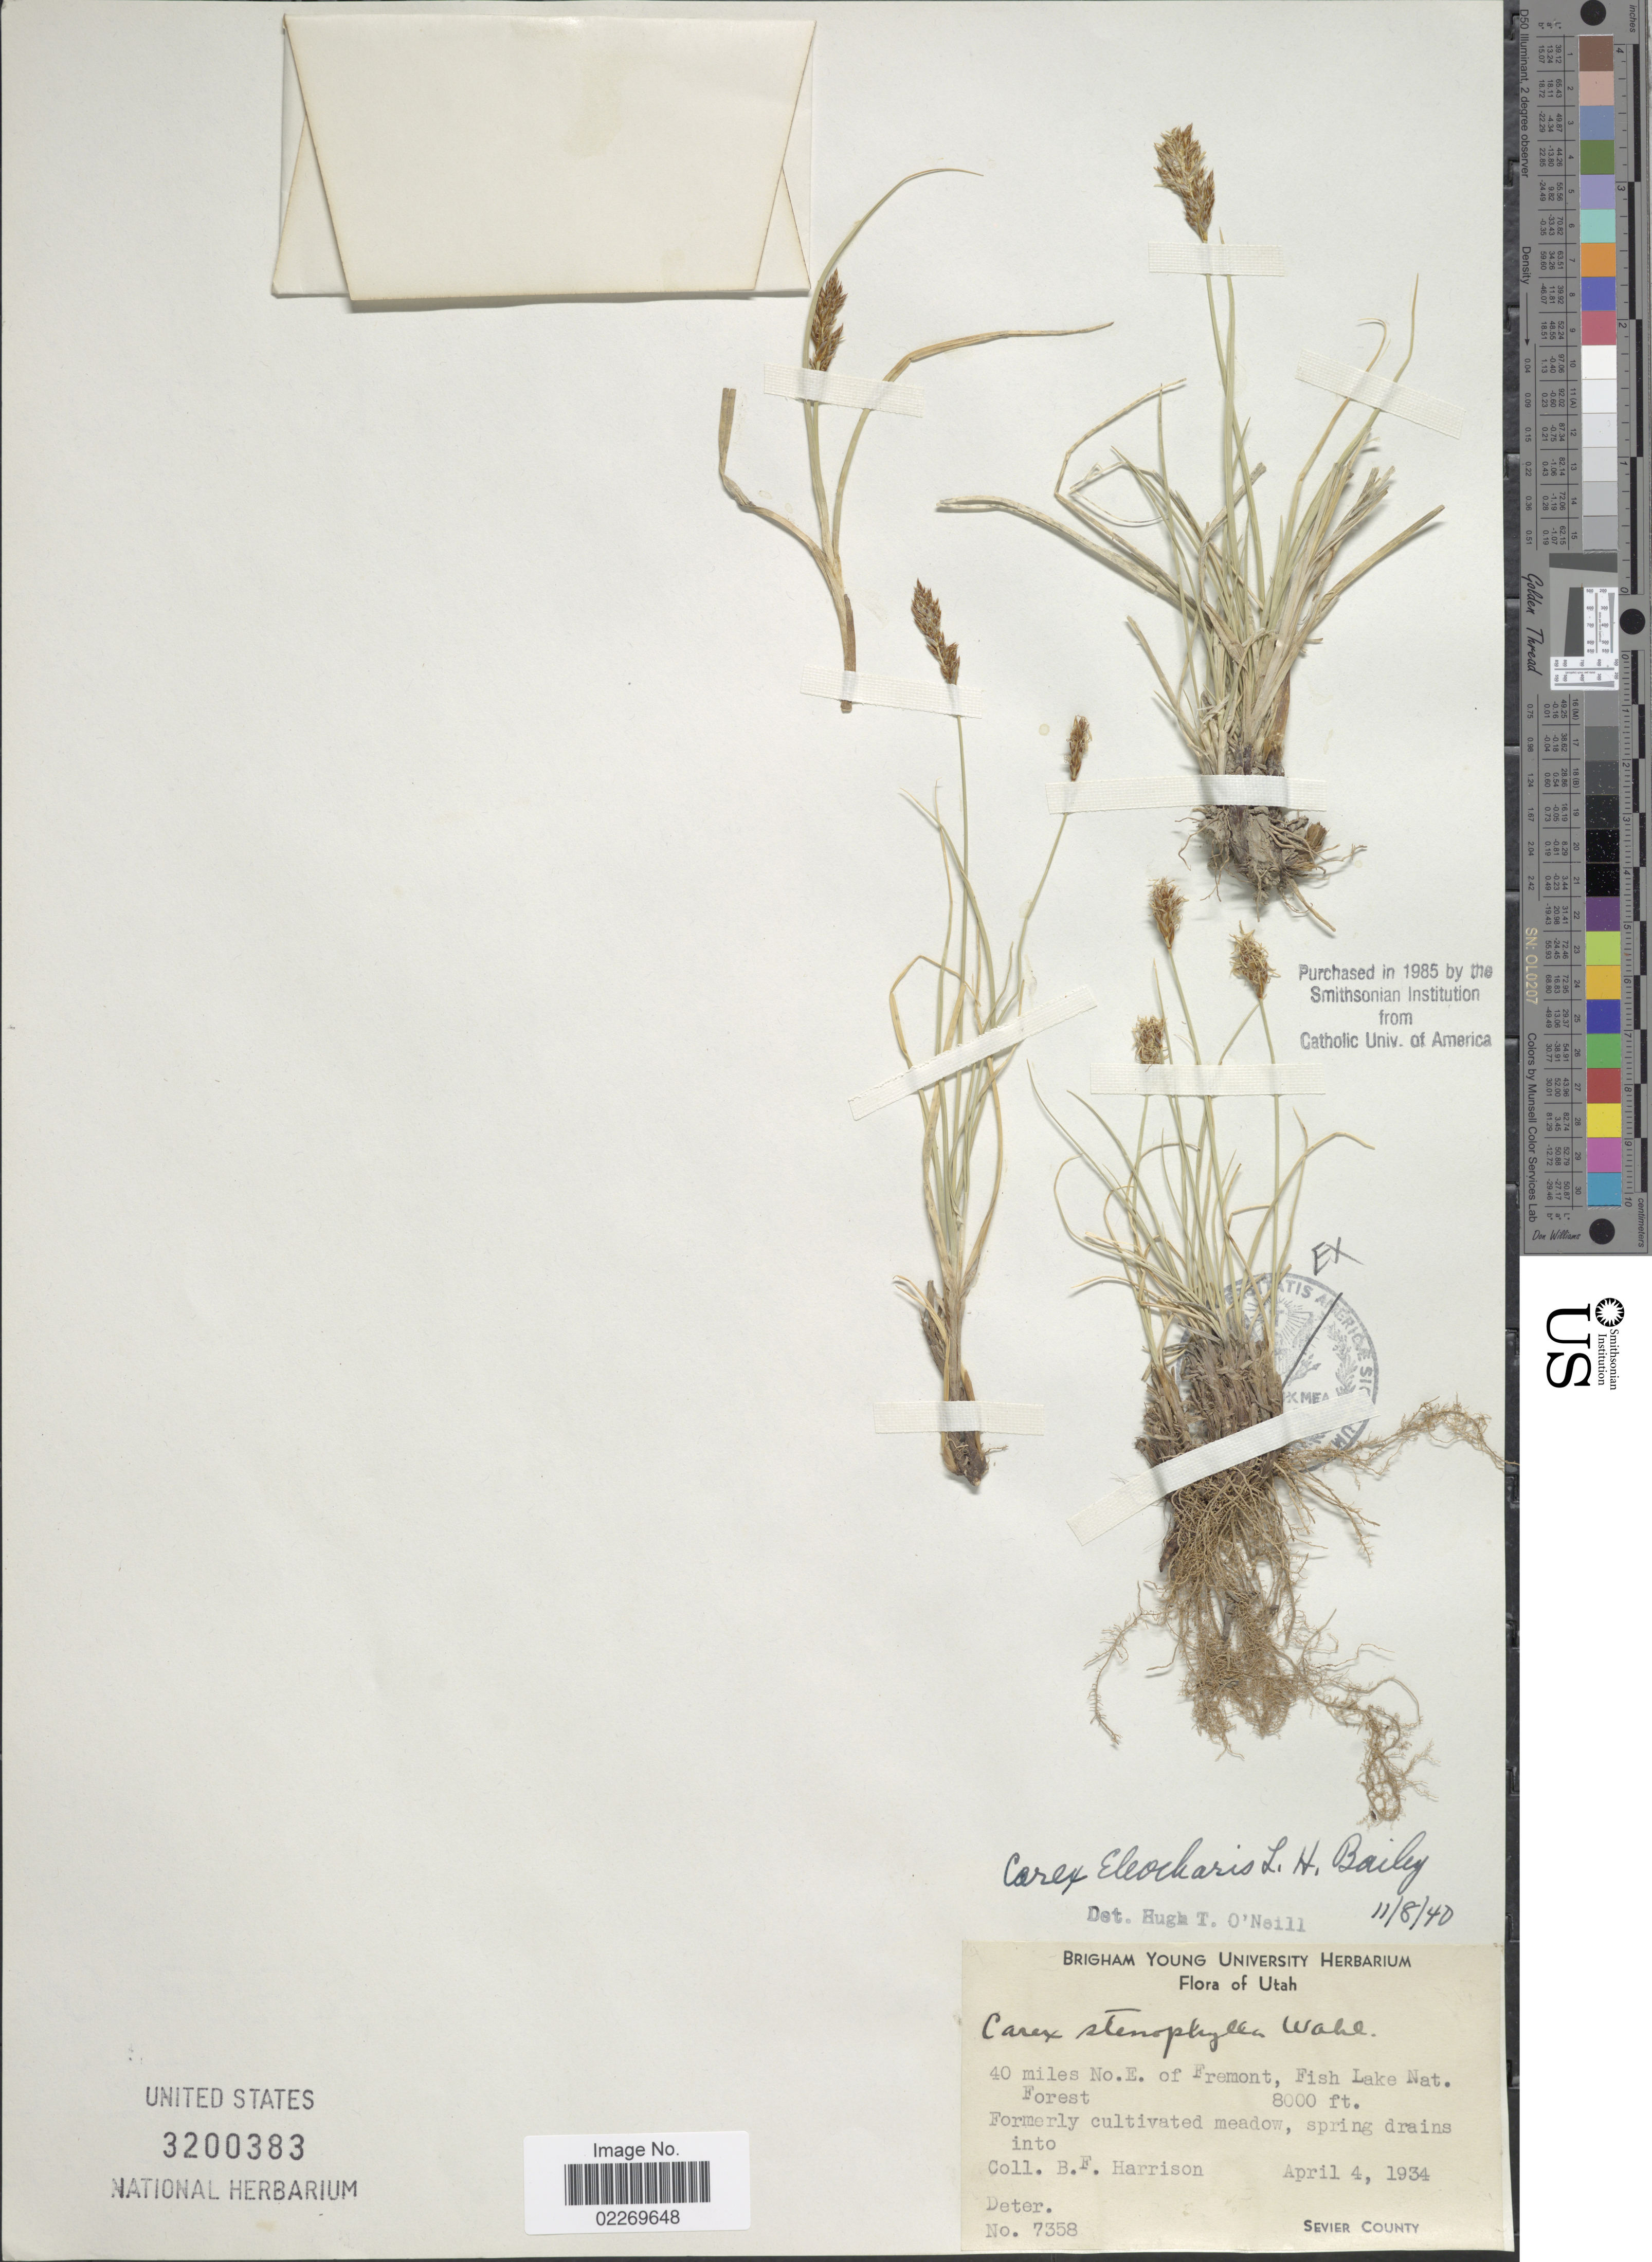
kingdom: Plantae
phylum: Tracheophyta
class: Liliopsida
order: Poales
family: Cyperaceae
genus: Carex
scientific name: Carex eleocharis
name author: L.H. Bailey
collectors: B. F. Harrison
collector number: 7358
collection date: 1934-04-04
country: United States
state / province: Utah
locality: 40 miles No. E. of Fremont, Fish Lake Nat. Forest.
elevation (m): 2438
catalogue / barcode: US 3200383